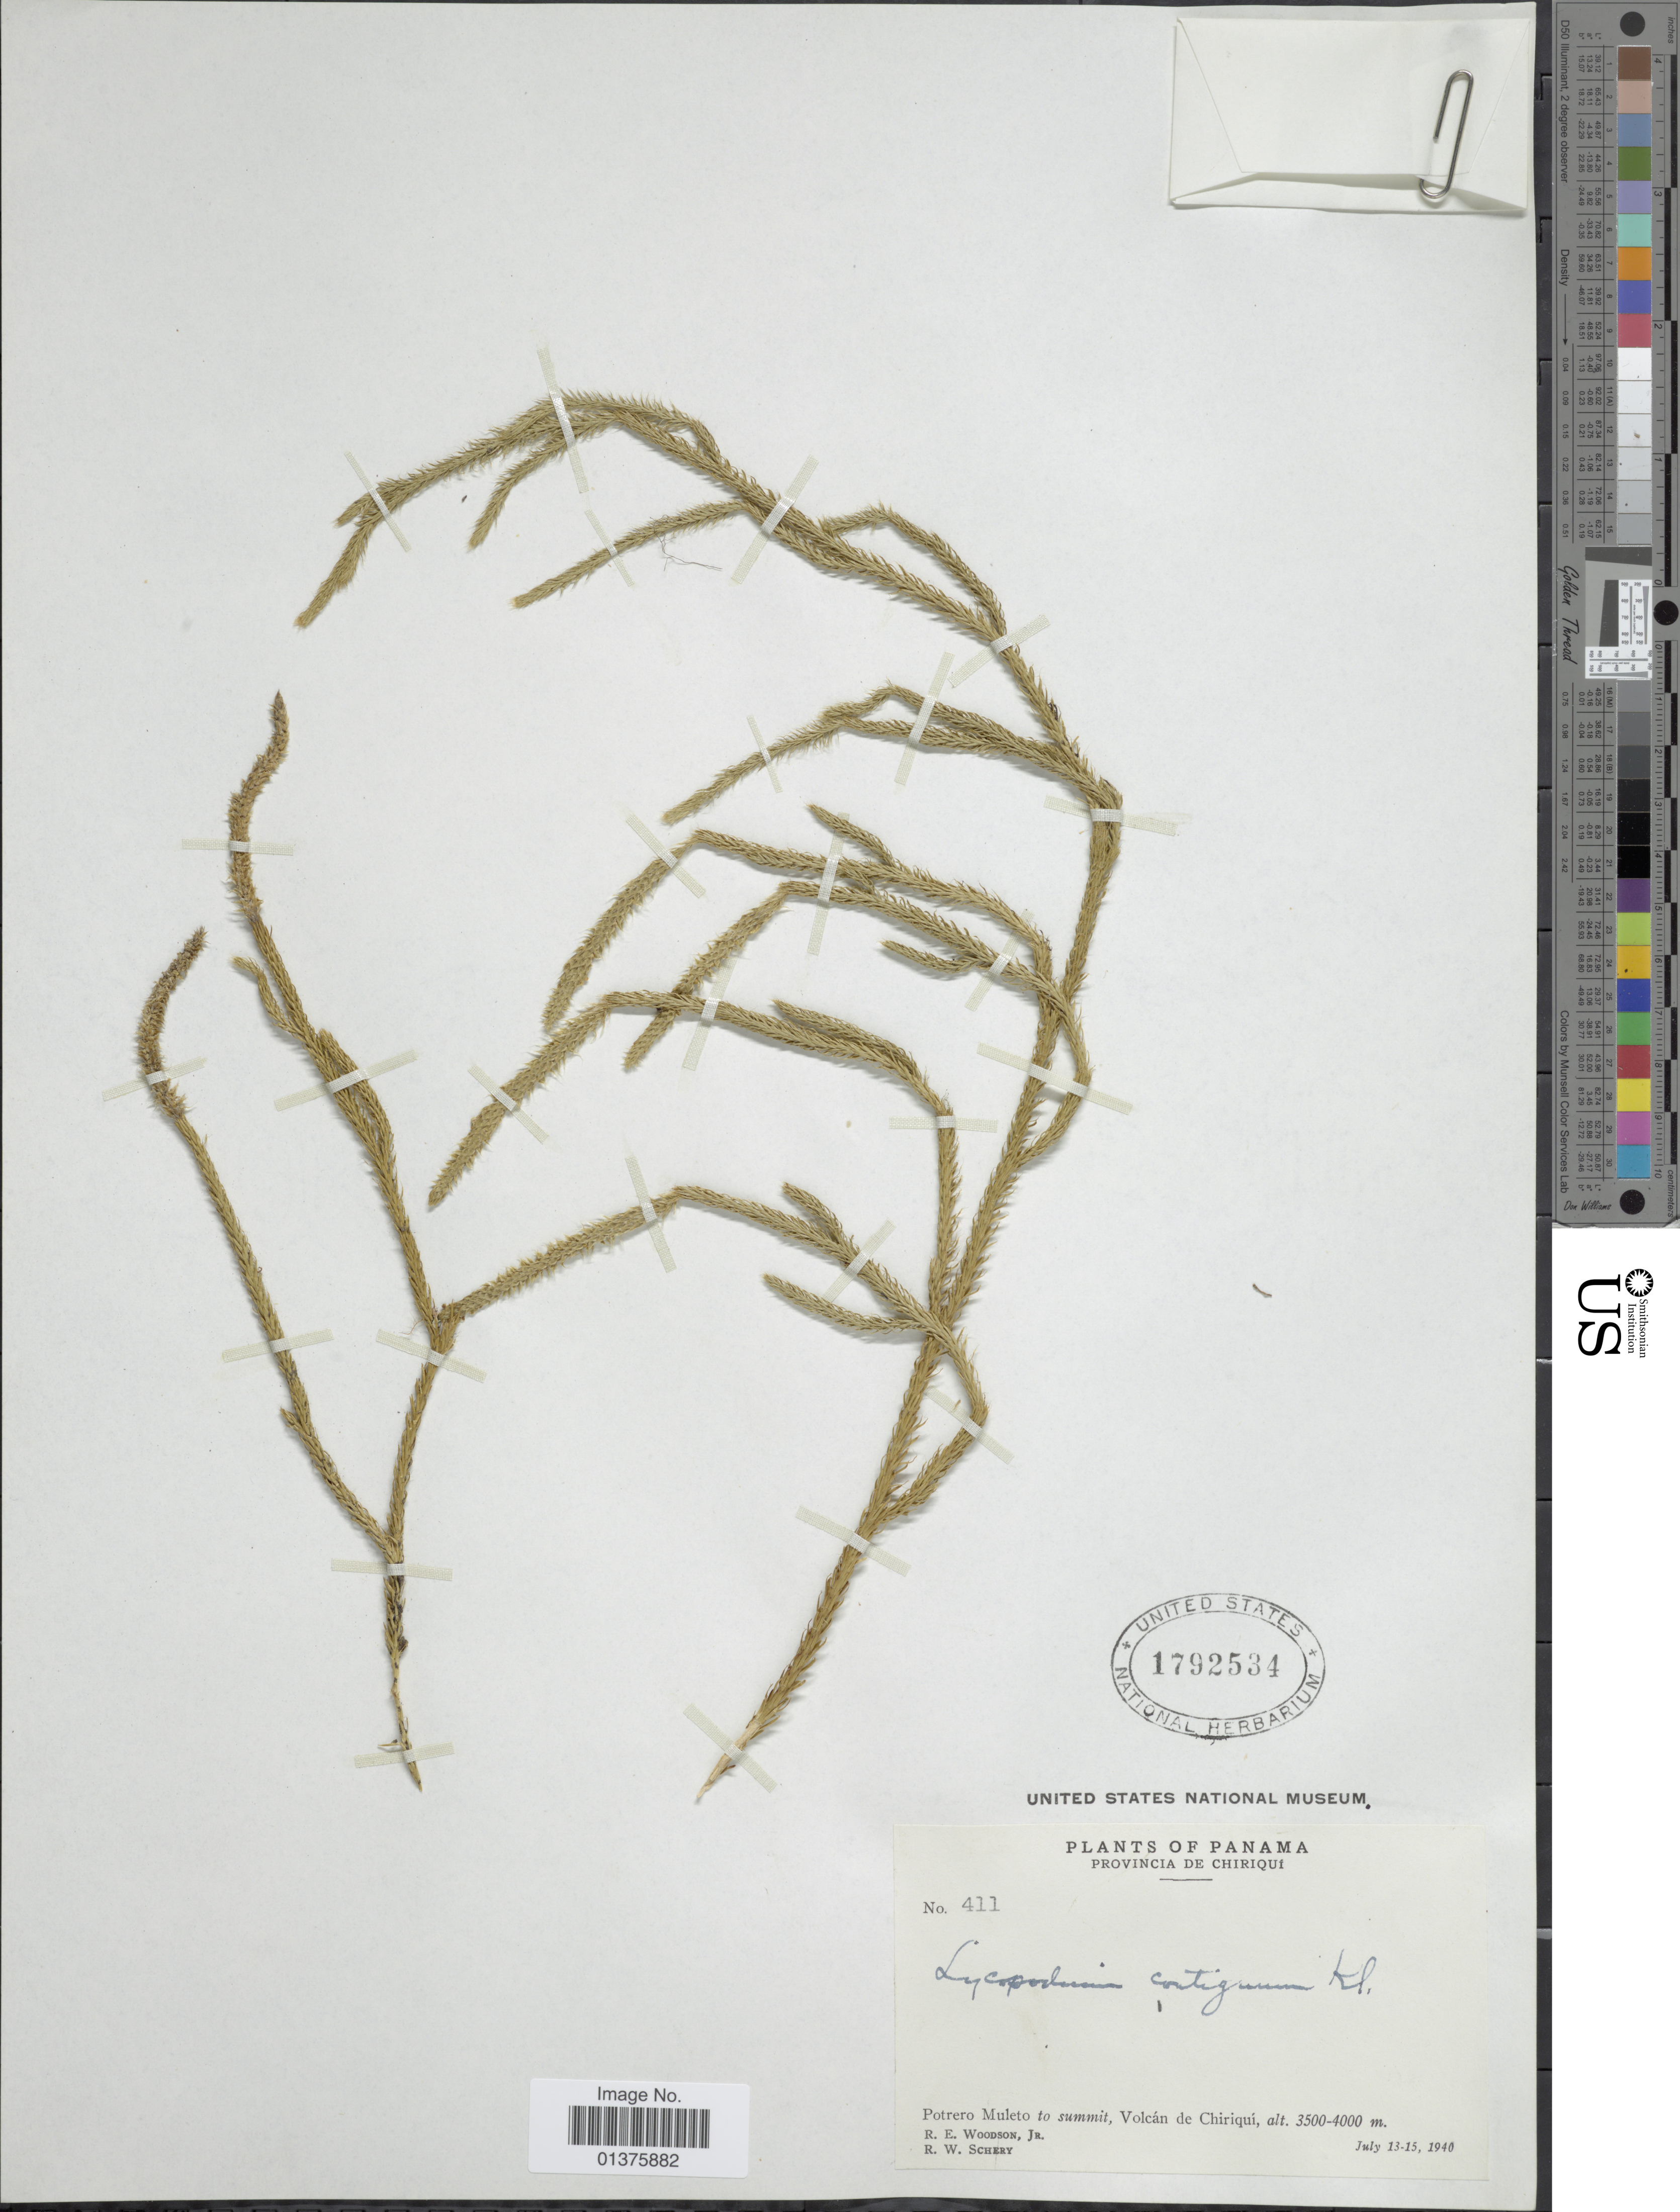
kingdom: Plantae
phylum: Tracheophyta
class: Lycopodiopsida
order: Lycopodiales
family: Lycopodiaceae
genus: Lycopodium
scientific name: Lycopodium clavatum subsp. contiguum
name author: (Klotzsch) B. Øllg.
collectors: R. E. Woodson & R. W. Schery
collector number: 411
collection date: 1940-07-13/1940-07-15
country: Panama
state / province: Chiriqui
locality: Portero Muleto to summit, Volcán de Chiriqui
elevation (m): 3500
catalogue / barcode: US 1792534